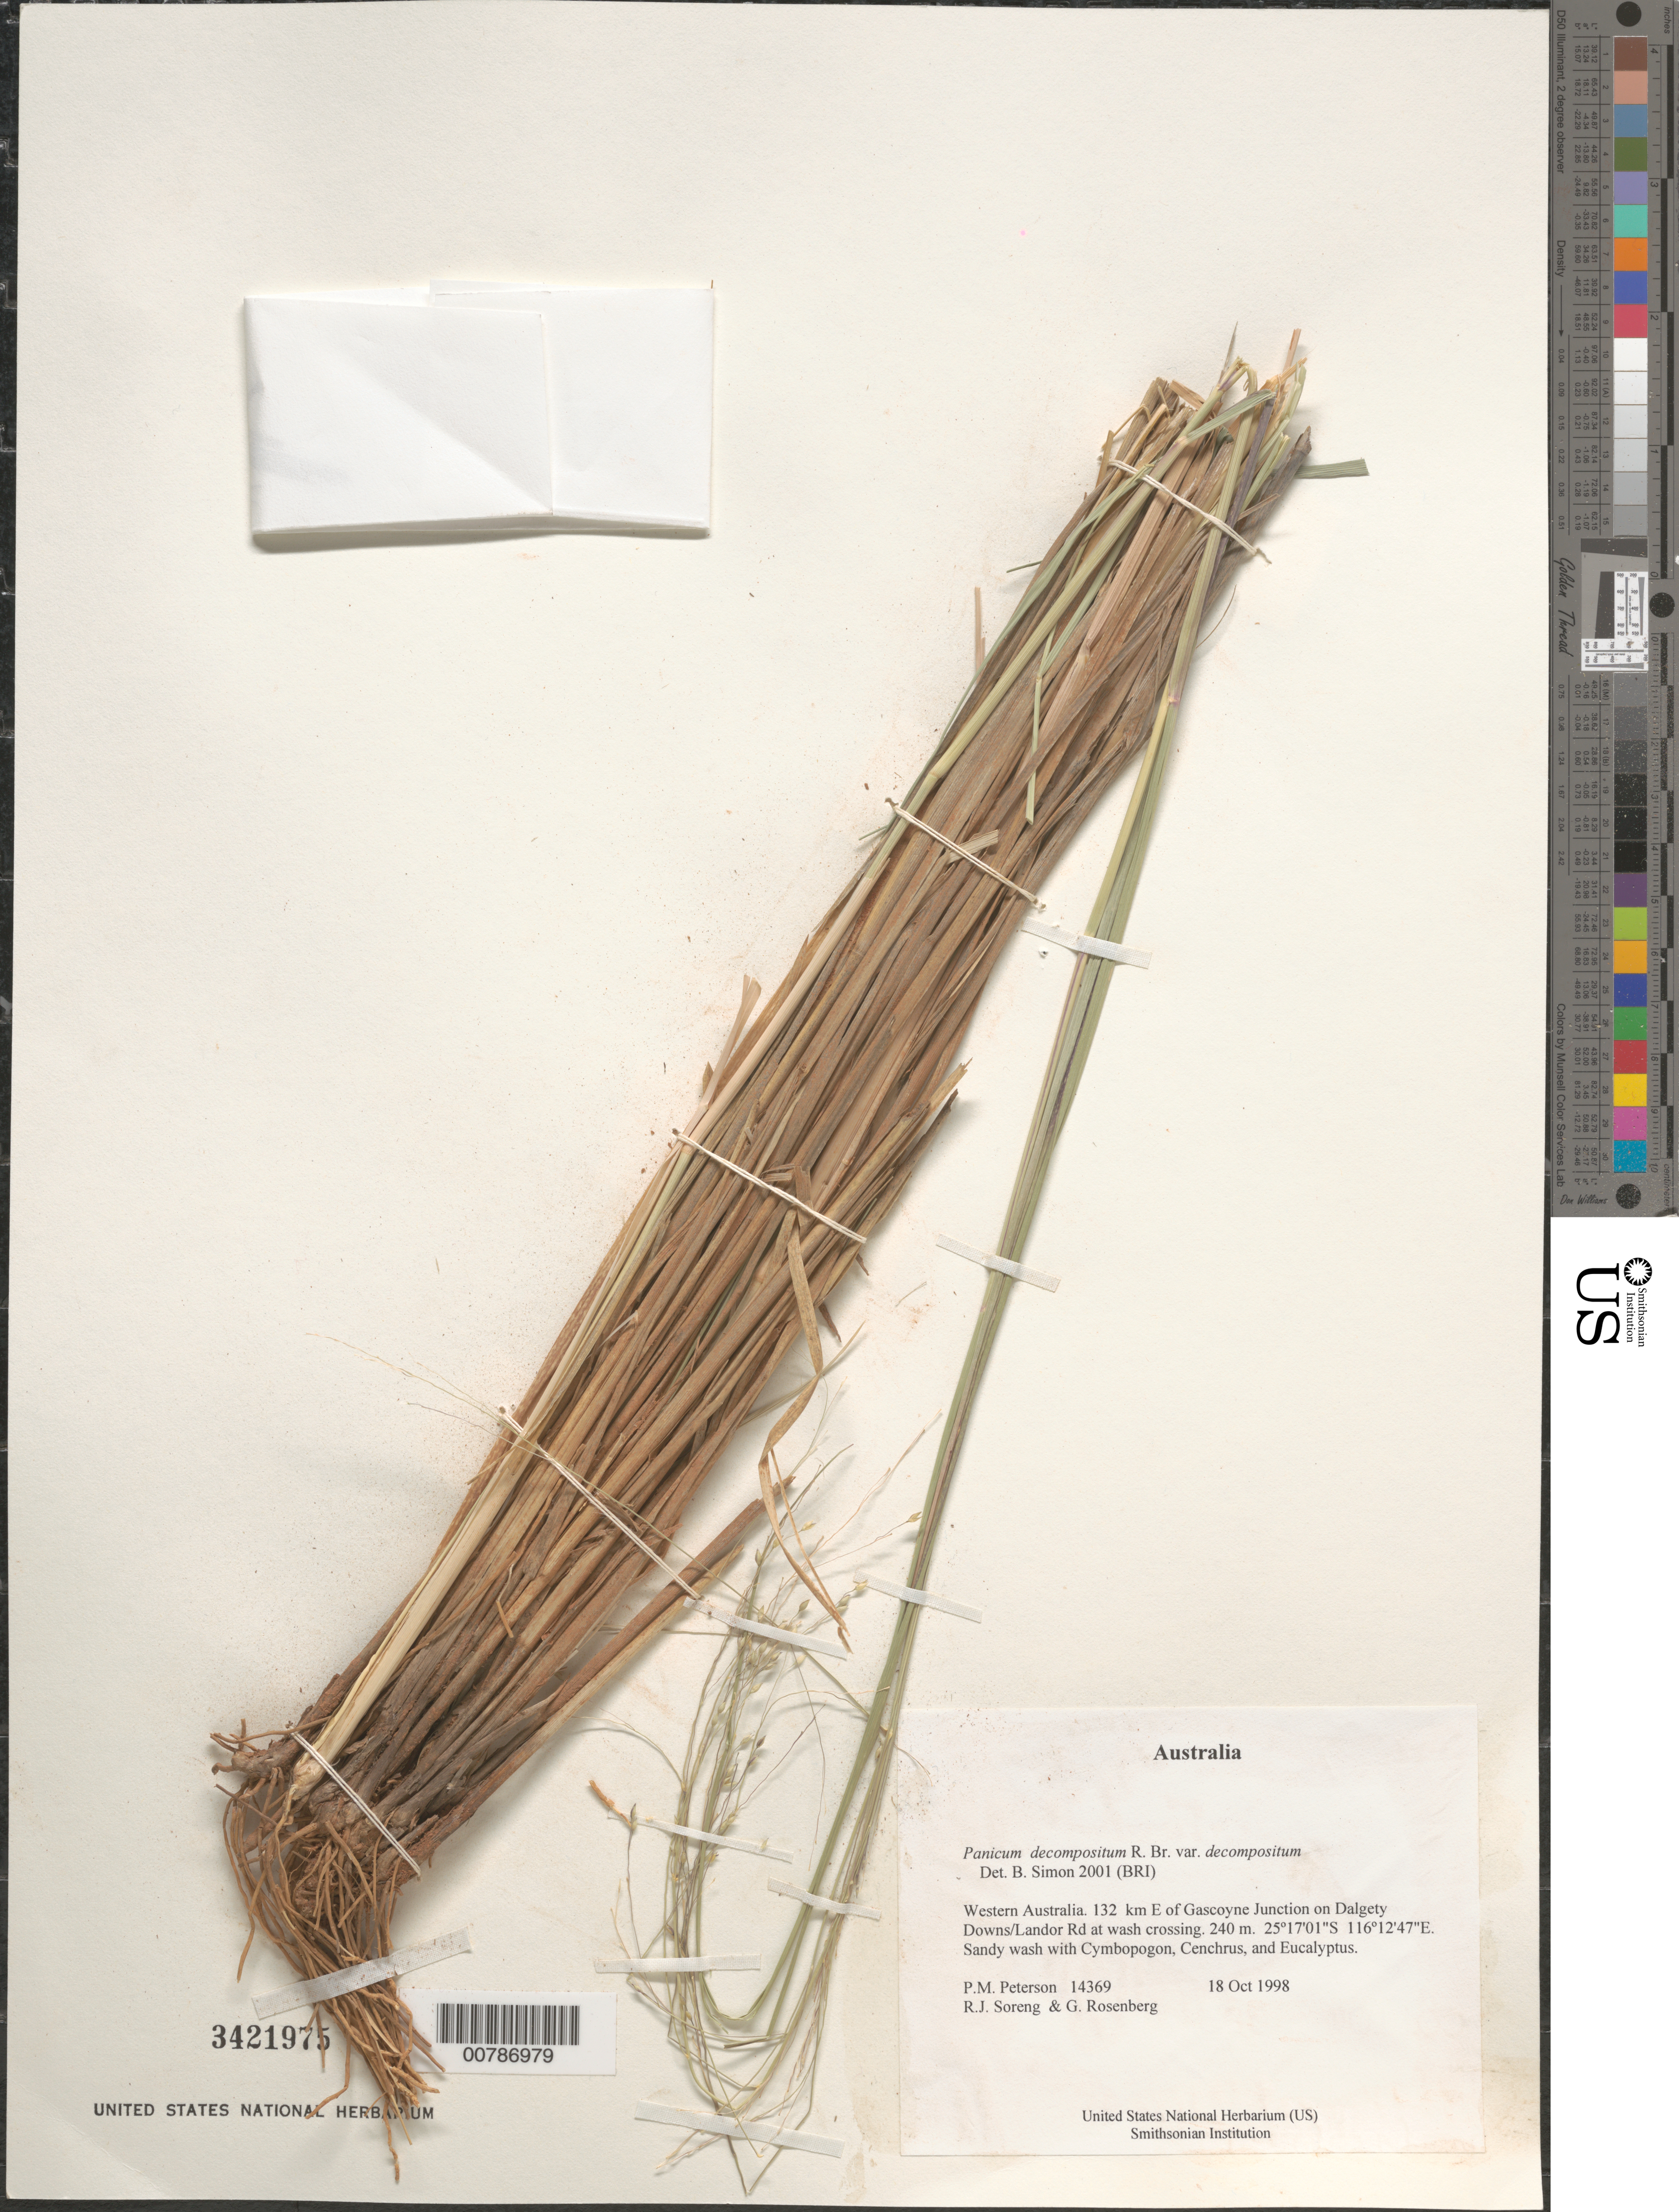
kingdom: Plantae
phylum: Tracheophyta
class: Liliopsida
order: Poales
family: Poaceae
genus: Panicum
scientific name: Panicum decompositum var. decompositum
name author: R. Br.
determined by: Simon, B.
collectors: P. M. Peterson, R. J. Soreng & G. Rosenberg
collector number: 14369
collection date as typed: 18 Oct 1998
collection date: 1998-10-18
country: Australia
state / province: Western Australia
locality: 132 km E of Gascoyne Junction on Dalgety Downs/Landor Rd at wash crossing.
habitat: Sandy wash with Cymbopogon, Cenchrus, and Eucalyptus.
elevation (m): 240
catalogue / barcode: US 3421975